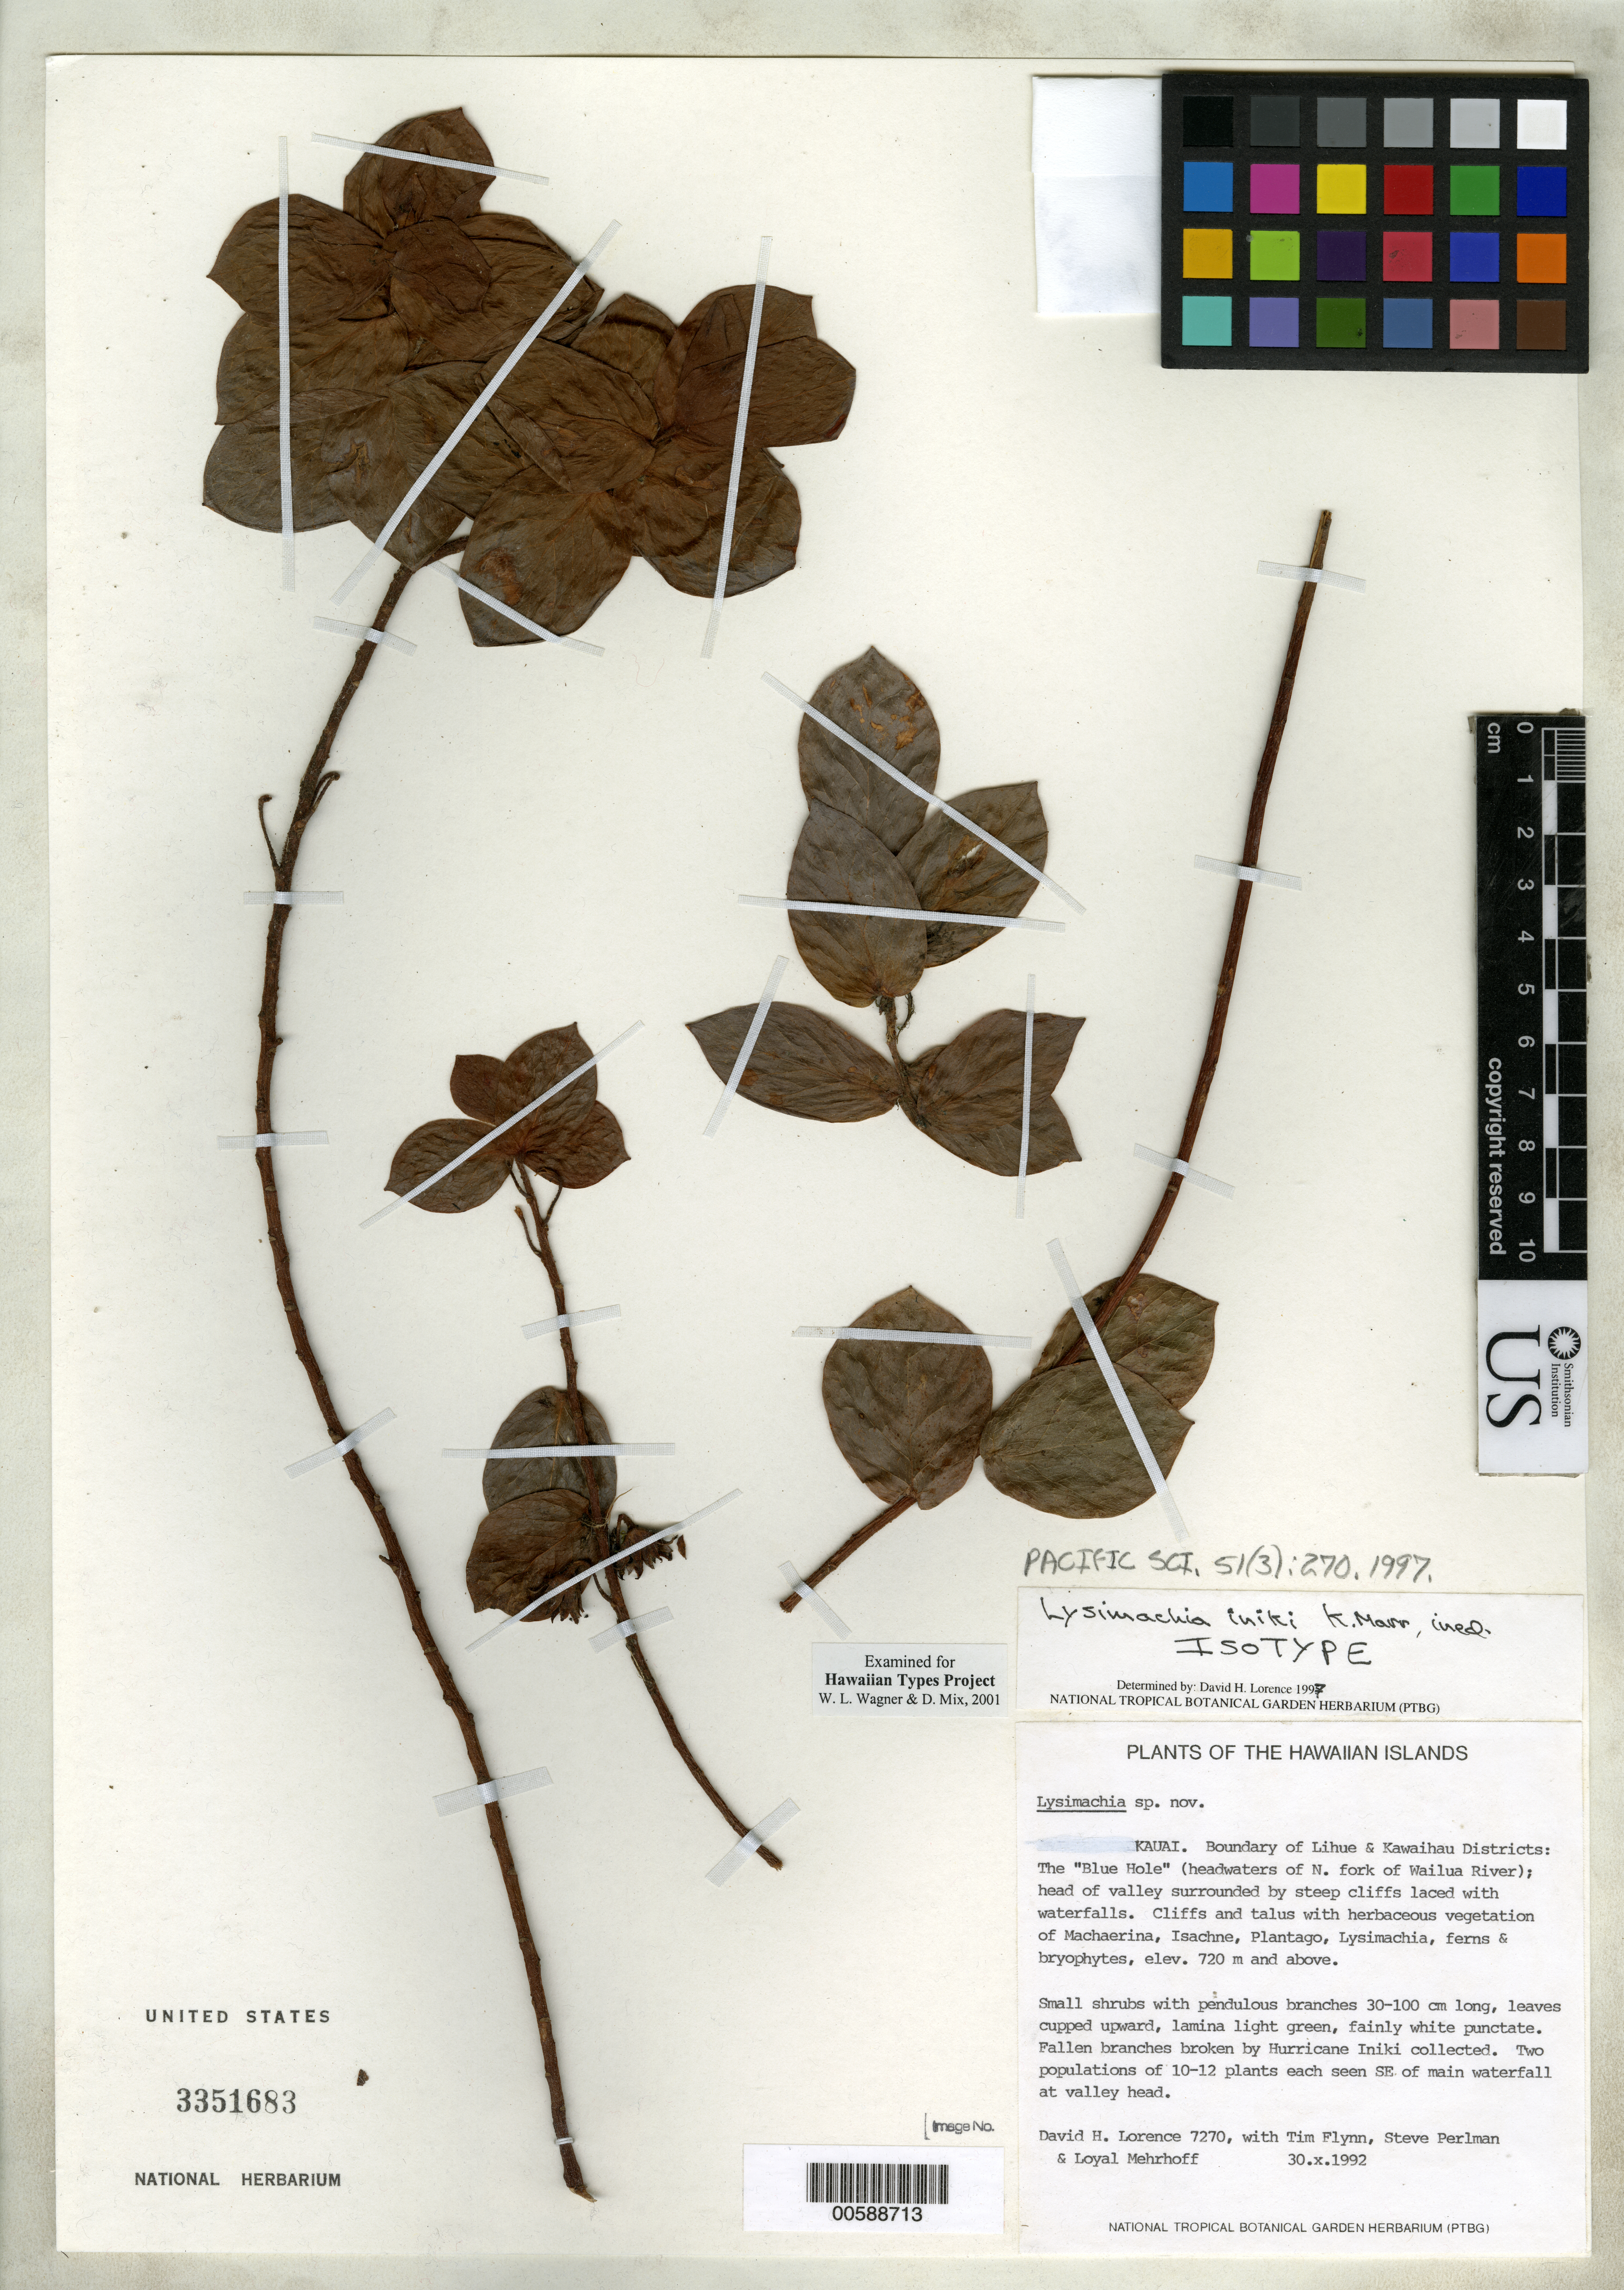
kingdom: Plantae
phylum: Tracheophyta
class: Magnoliopsida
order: Ericales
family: Primulaceae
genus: Lysimachia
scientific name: Lysimachia iniki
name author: K. Marr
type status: Isotype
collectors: D. Lorence, T. W. Flynn, S. P. Perlman & L. Mehrhoff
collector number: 7270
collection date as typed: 30 Oct 1992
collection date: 1992-10-30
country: United States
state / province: Hawaii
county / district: Kauai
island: Kaua'i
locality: Boundary of Lihue & Kawaihau Districts, Blue Hole, headwaters of N fork of Wailua River, head of valley.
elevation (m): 720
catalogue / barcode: US 3351683